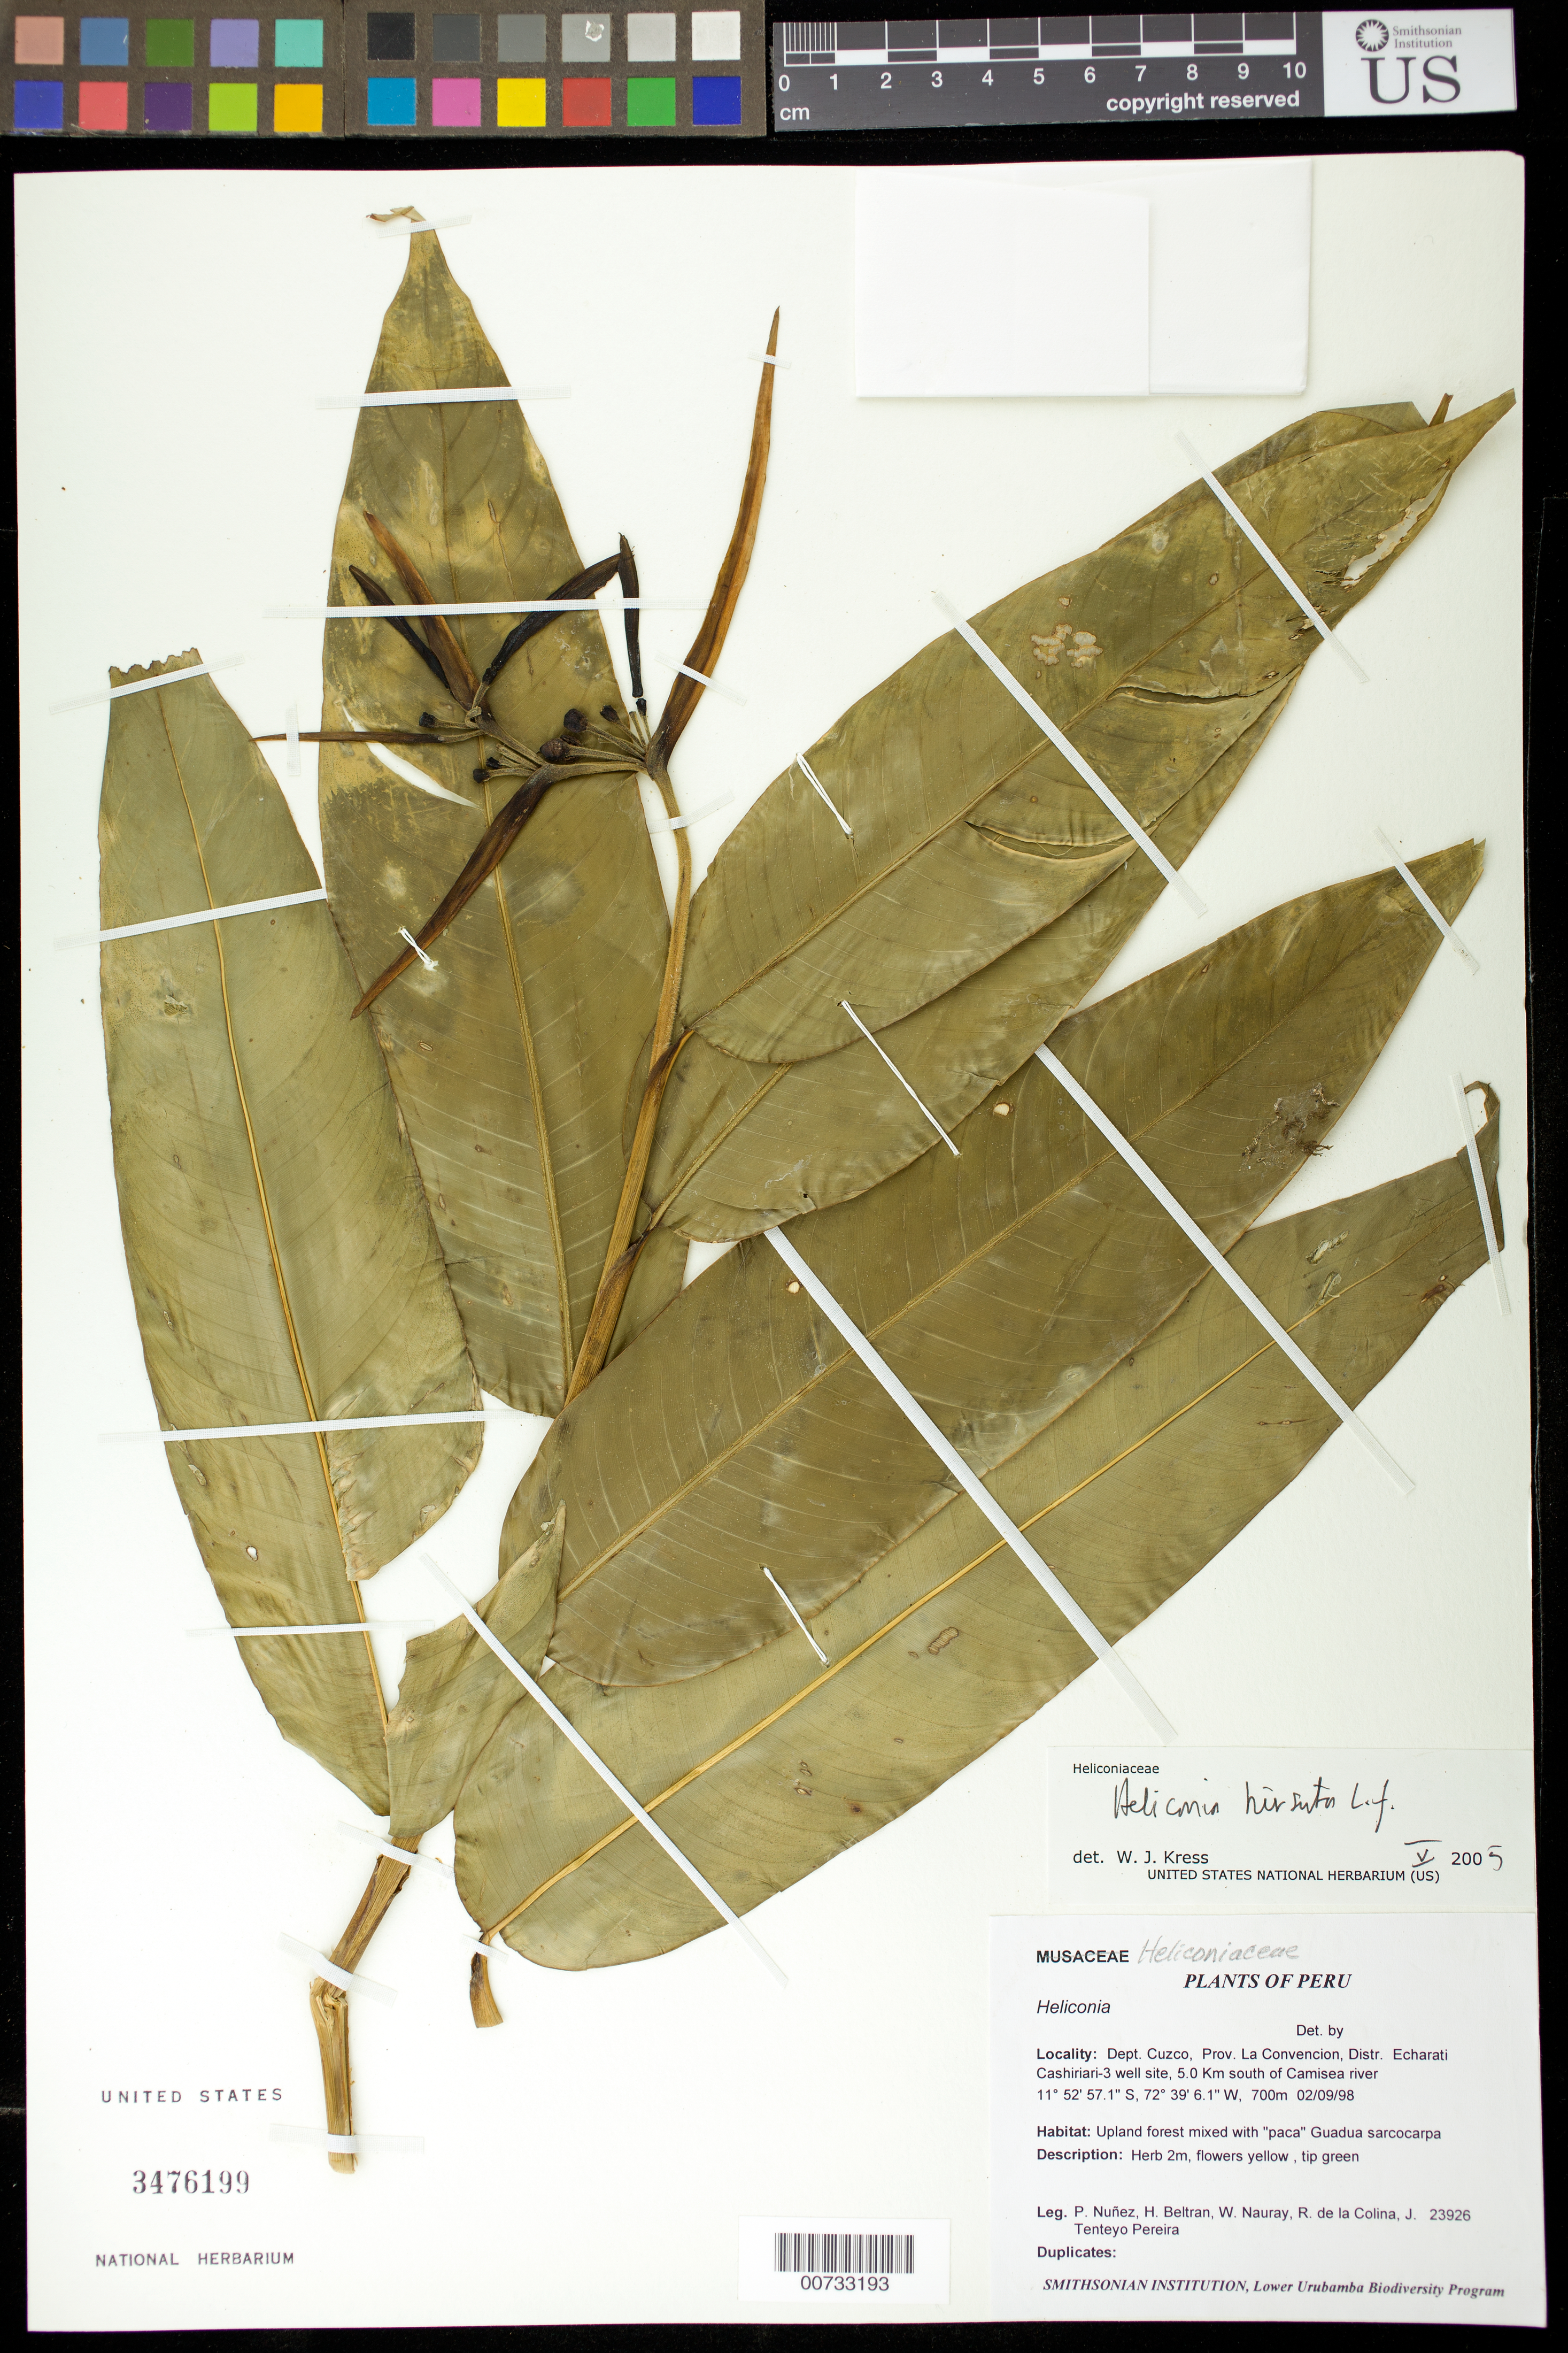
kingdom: Plantae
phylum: Tracheophyta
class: Liliopsida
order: Zingiberales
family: Heliconiaceae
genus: Heliconia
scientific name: Heliconia hirsuta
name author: L. f.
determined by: Kress, W. J., (US), Smithsonian Institution - National Museum of Natural History (UNITED STATES)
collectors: P. Núñez V. & H. Beltrán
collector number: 23926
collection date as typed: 02 Sep 1998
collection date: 1998-09-02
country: Peru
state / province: Cusco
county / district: La Convención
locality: distr. Echarati Cashiriari-3 well site, 5.0 km south of Camisea river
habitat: Upland forest mixed with "paca" Guadua sarcocarpa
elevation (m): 700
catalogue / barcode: US 3476199